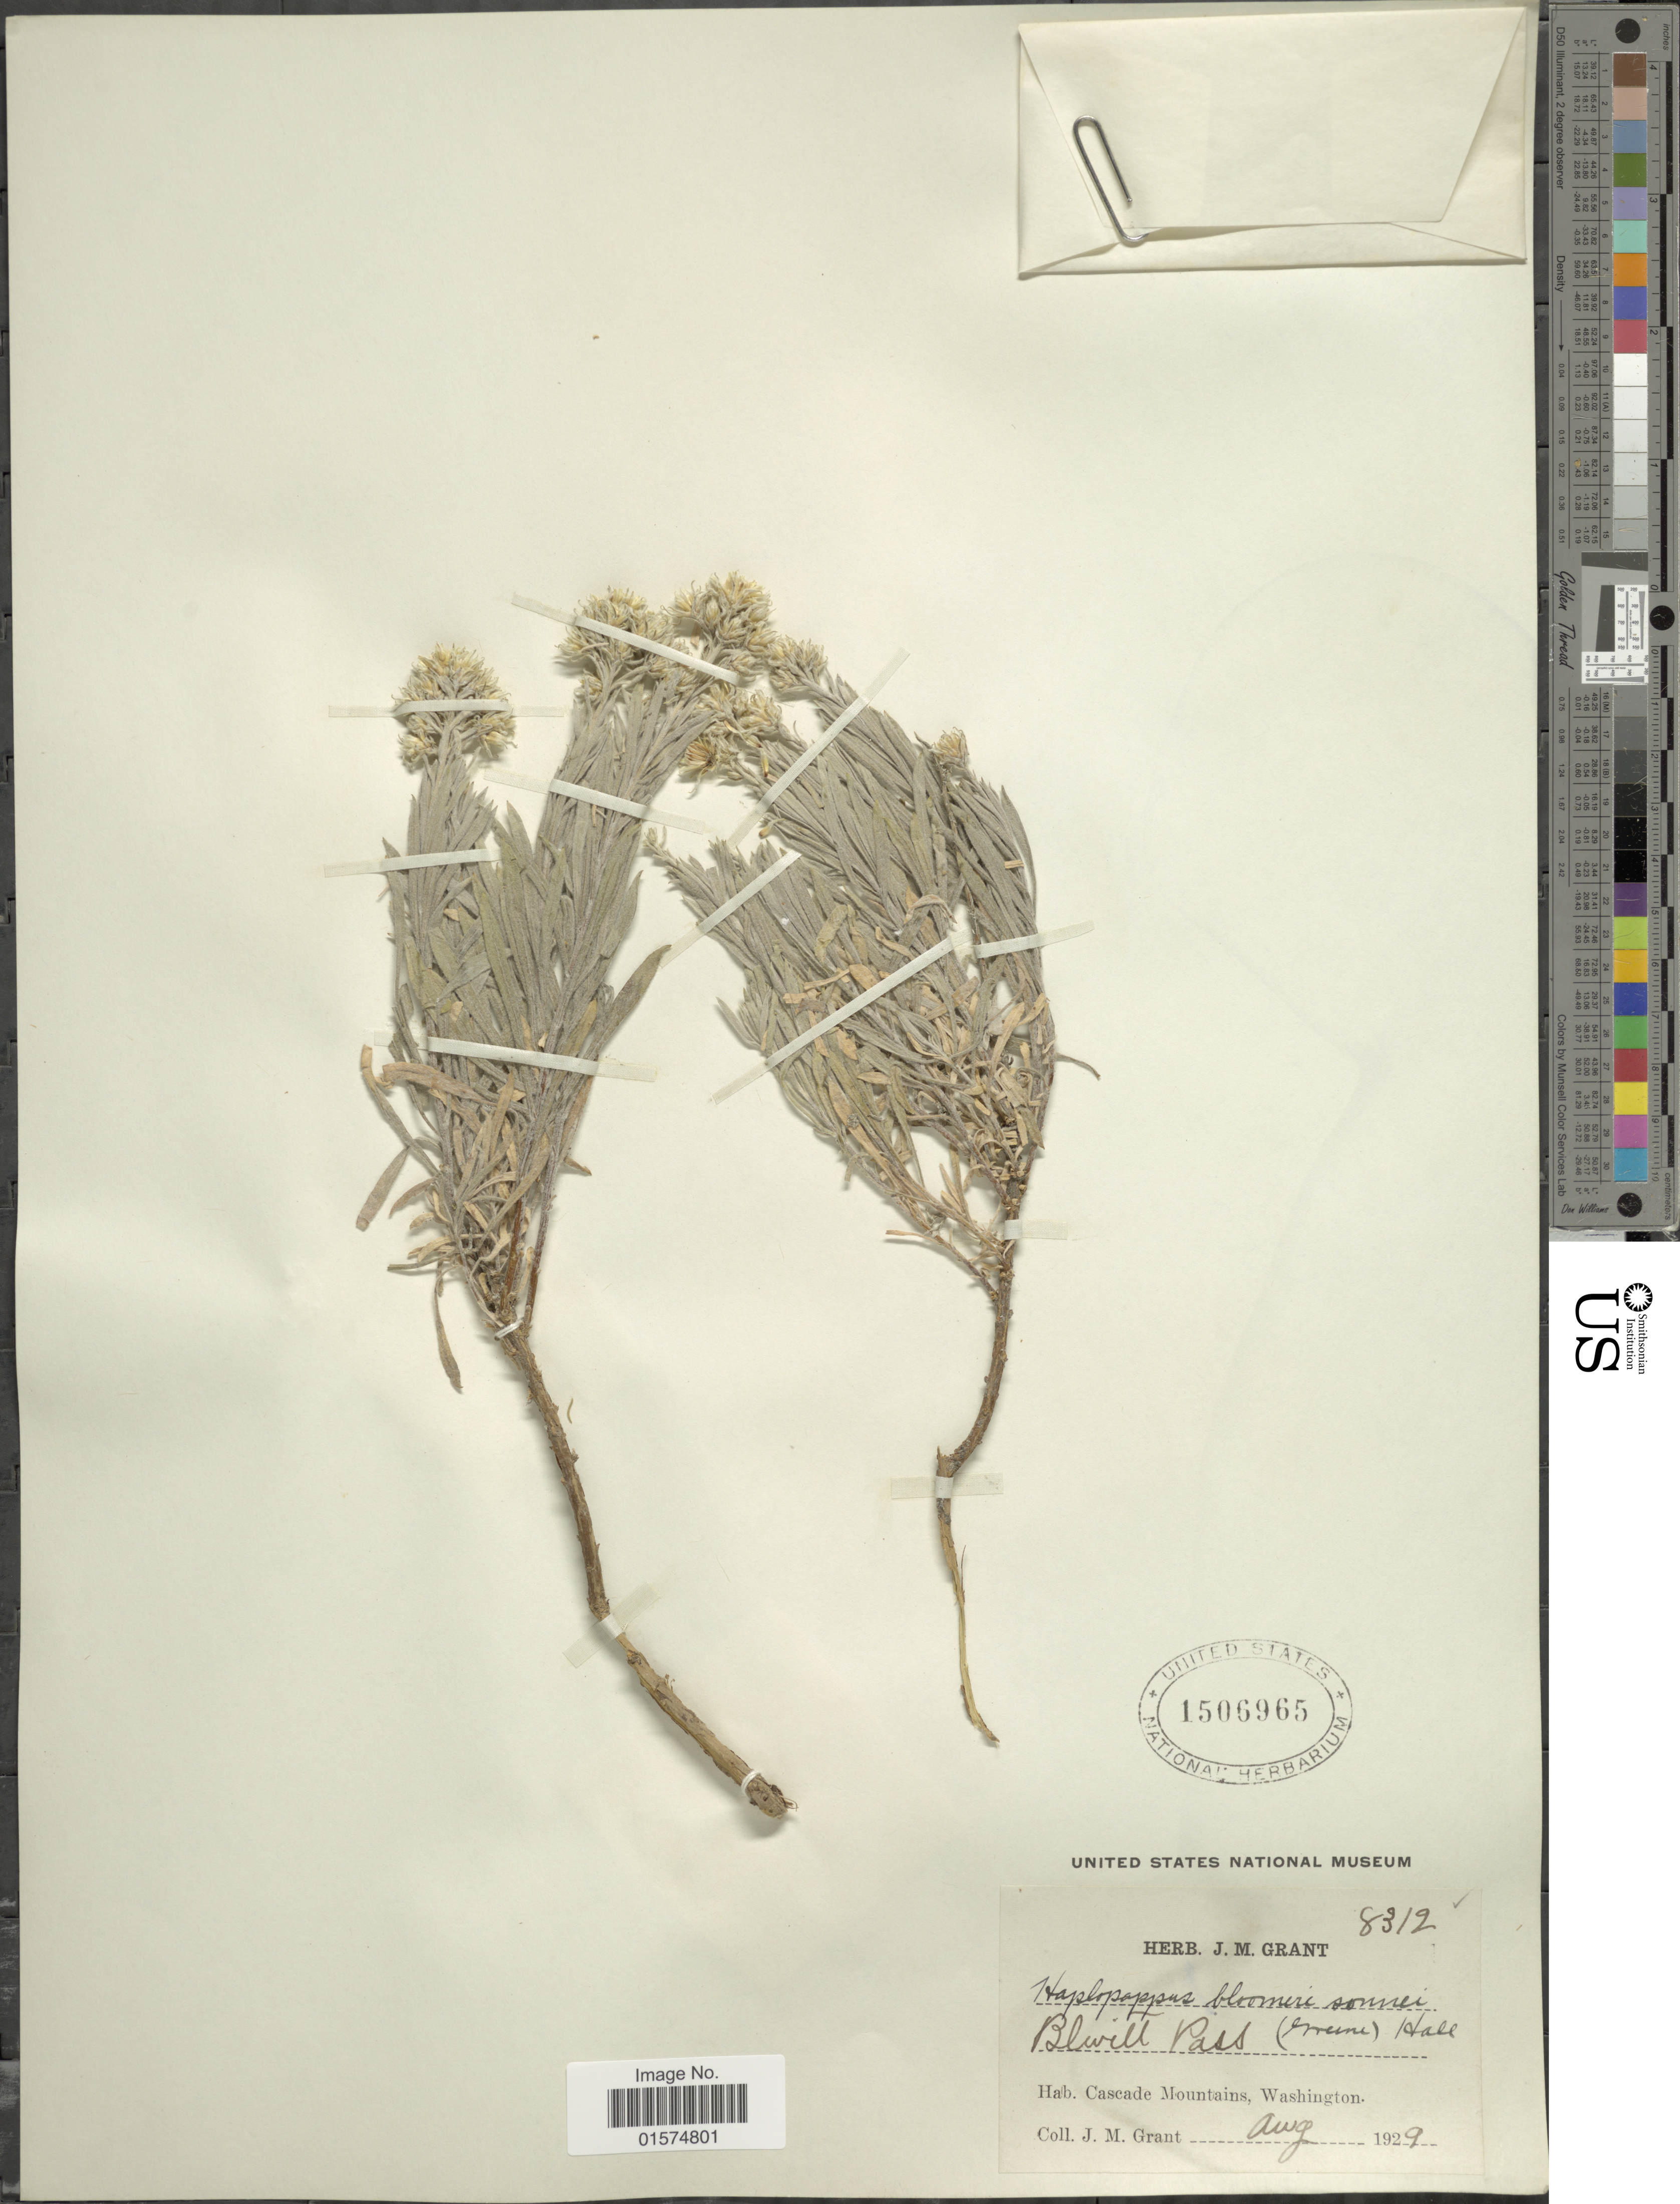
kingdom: Plantae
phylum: Tracheophyta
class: Magnoliopsida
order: Asterales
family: Asteraceae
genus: Ericameria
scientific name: Ericameria bloomeri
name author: (A. Gray) J.F. Macbr.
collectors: J. M. Grant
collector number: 8312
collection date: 1929-08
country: United States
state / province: Washington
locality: Cascade Mountains. Blewett Pass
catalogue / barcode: US 1506965